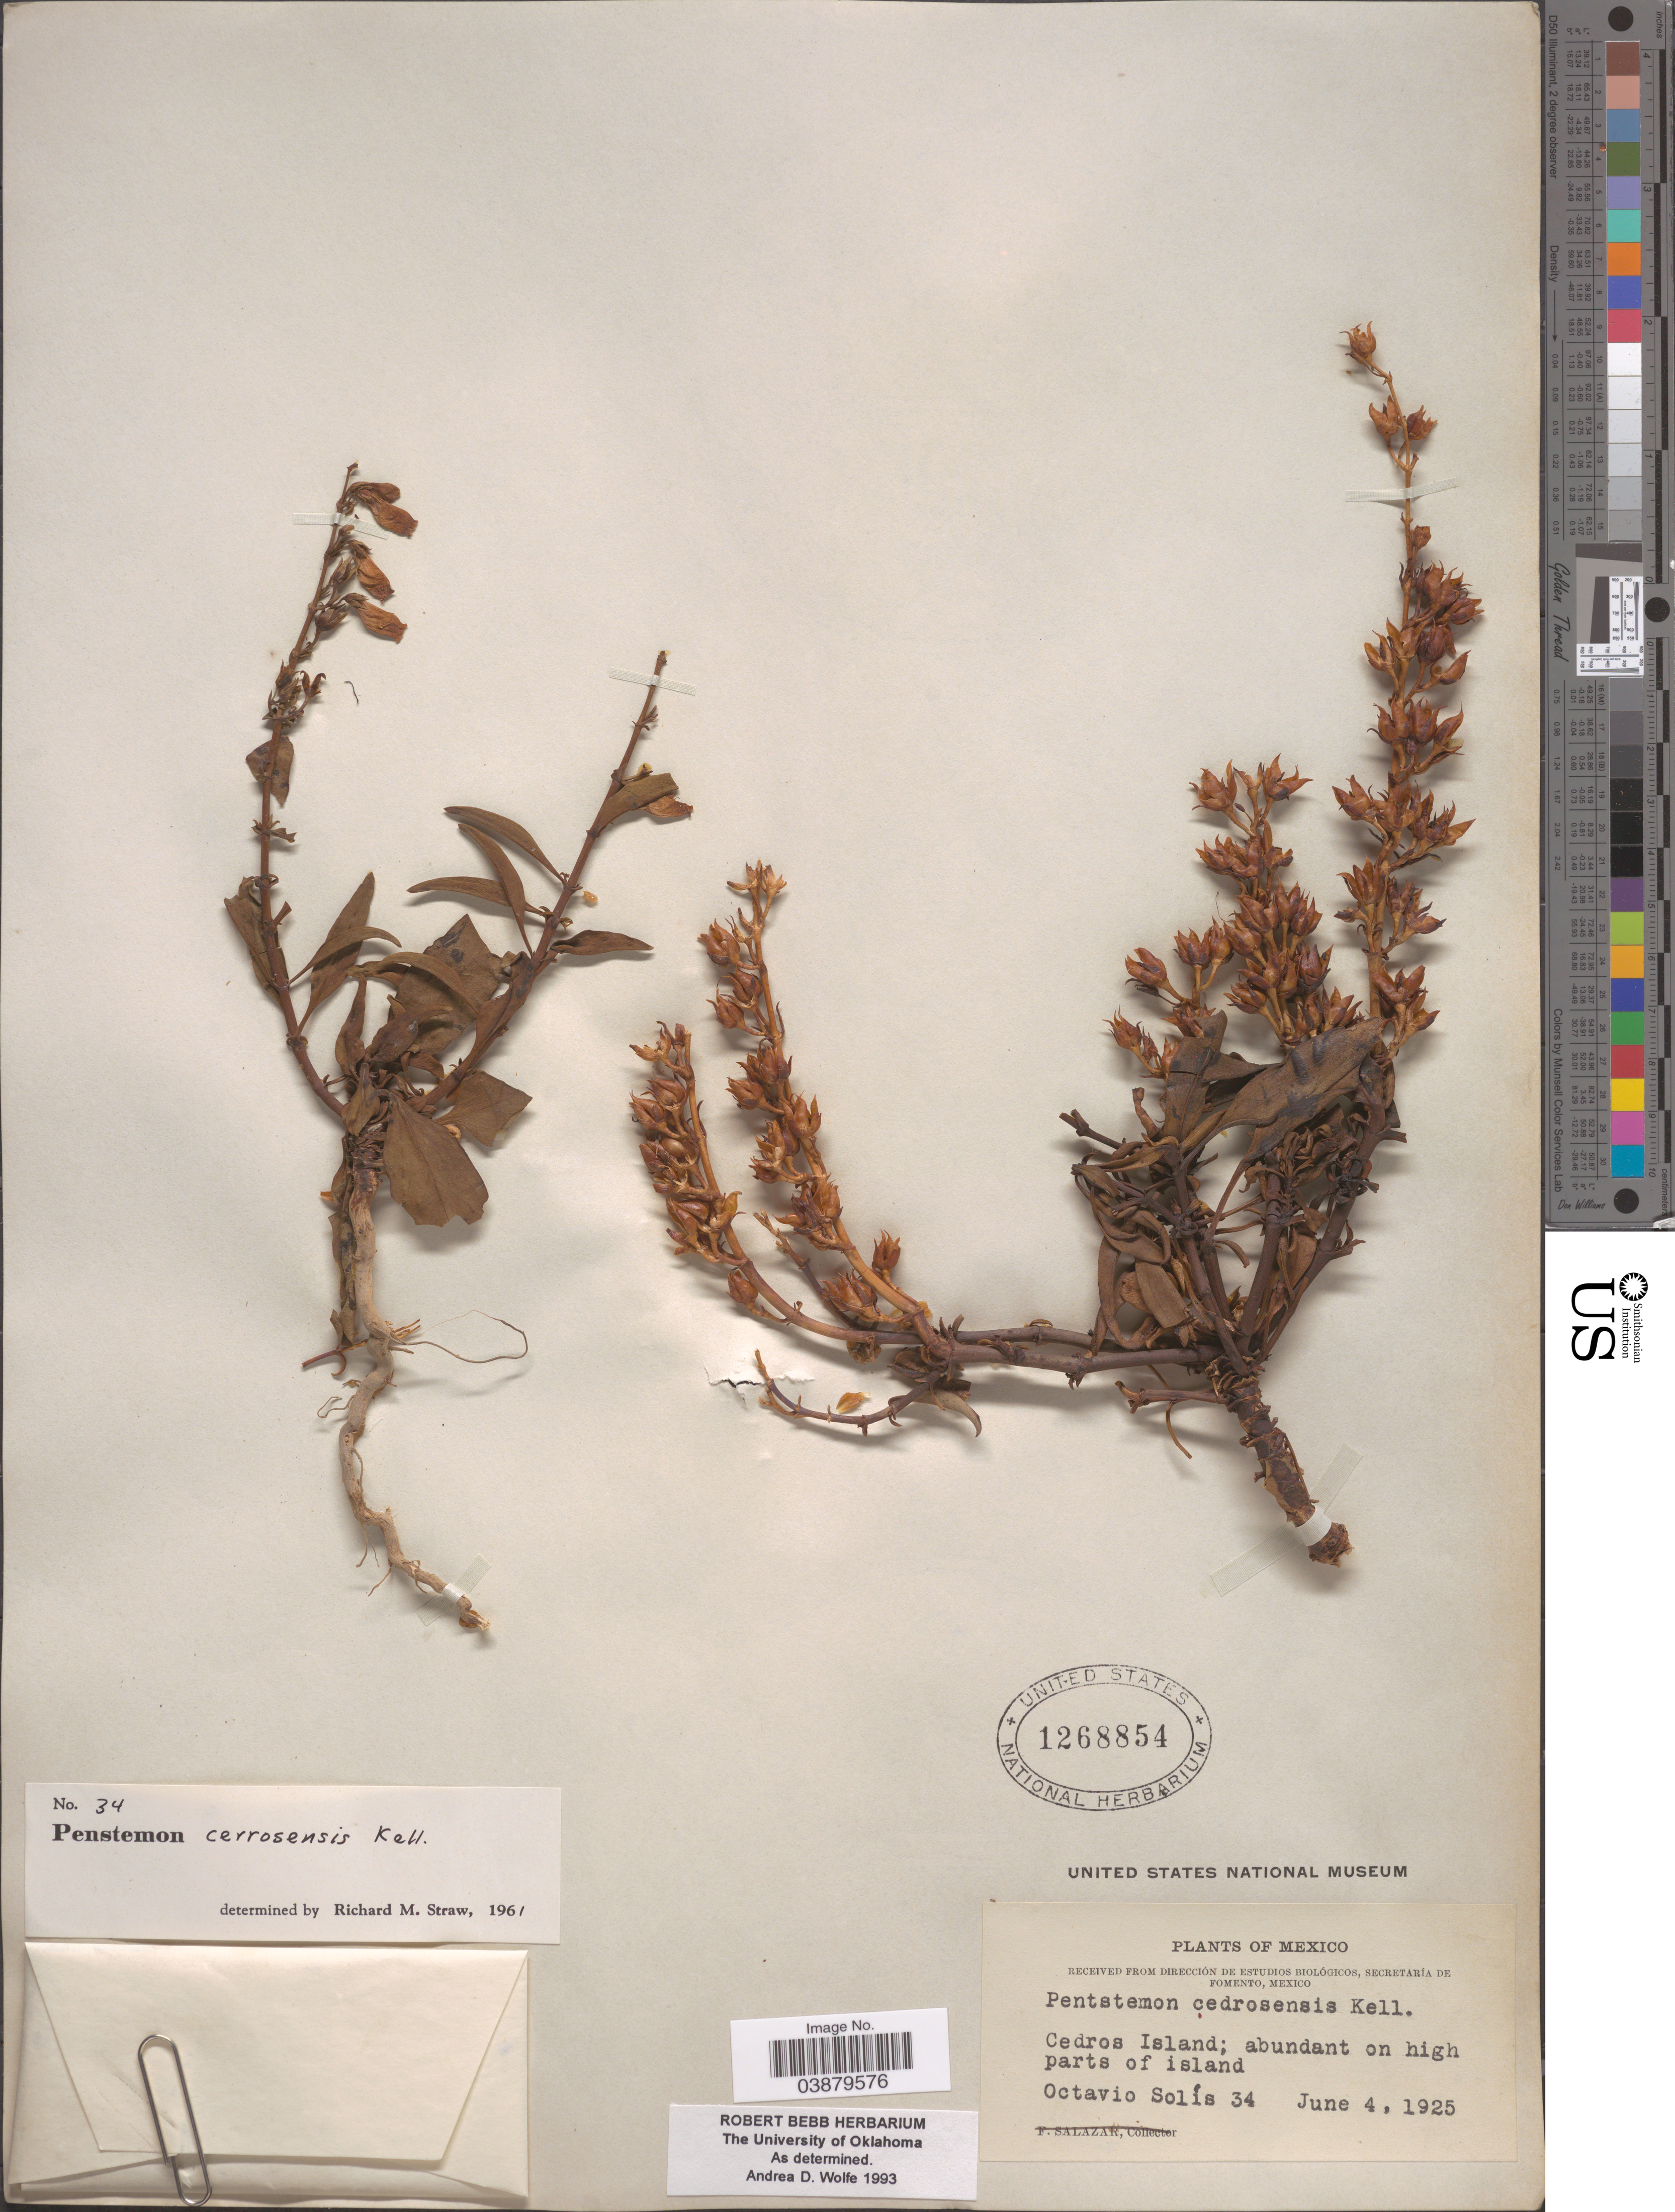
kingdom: Plantae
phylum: Tracheophyta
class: Magnoliopsida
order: Lamiales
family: Plantaginaceae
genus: Penstemon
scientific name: Penstemon cedrosensis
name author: Kellogg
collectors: O. Solis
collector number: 34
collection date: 1925-06-04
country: Mexico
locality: Cedros Island; abundant on high parts of island.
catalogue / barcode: US 1268854